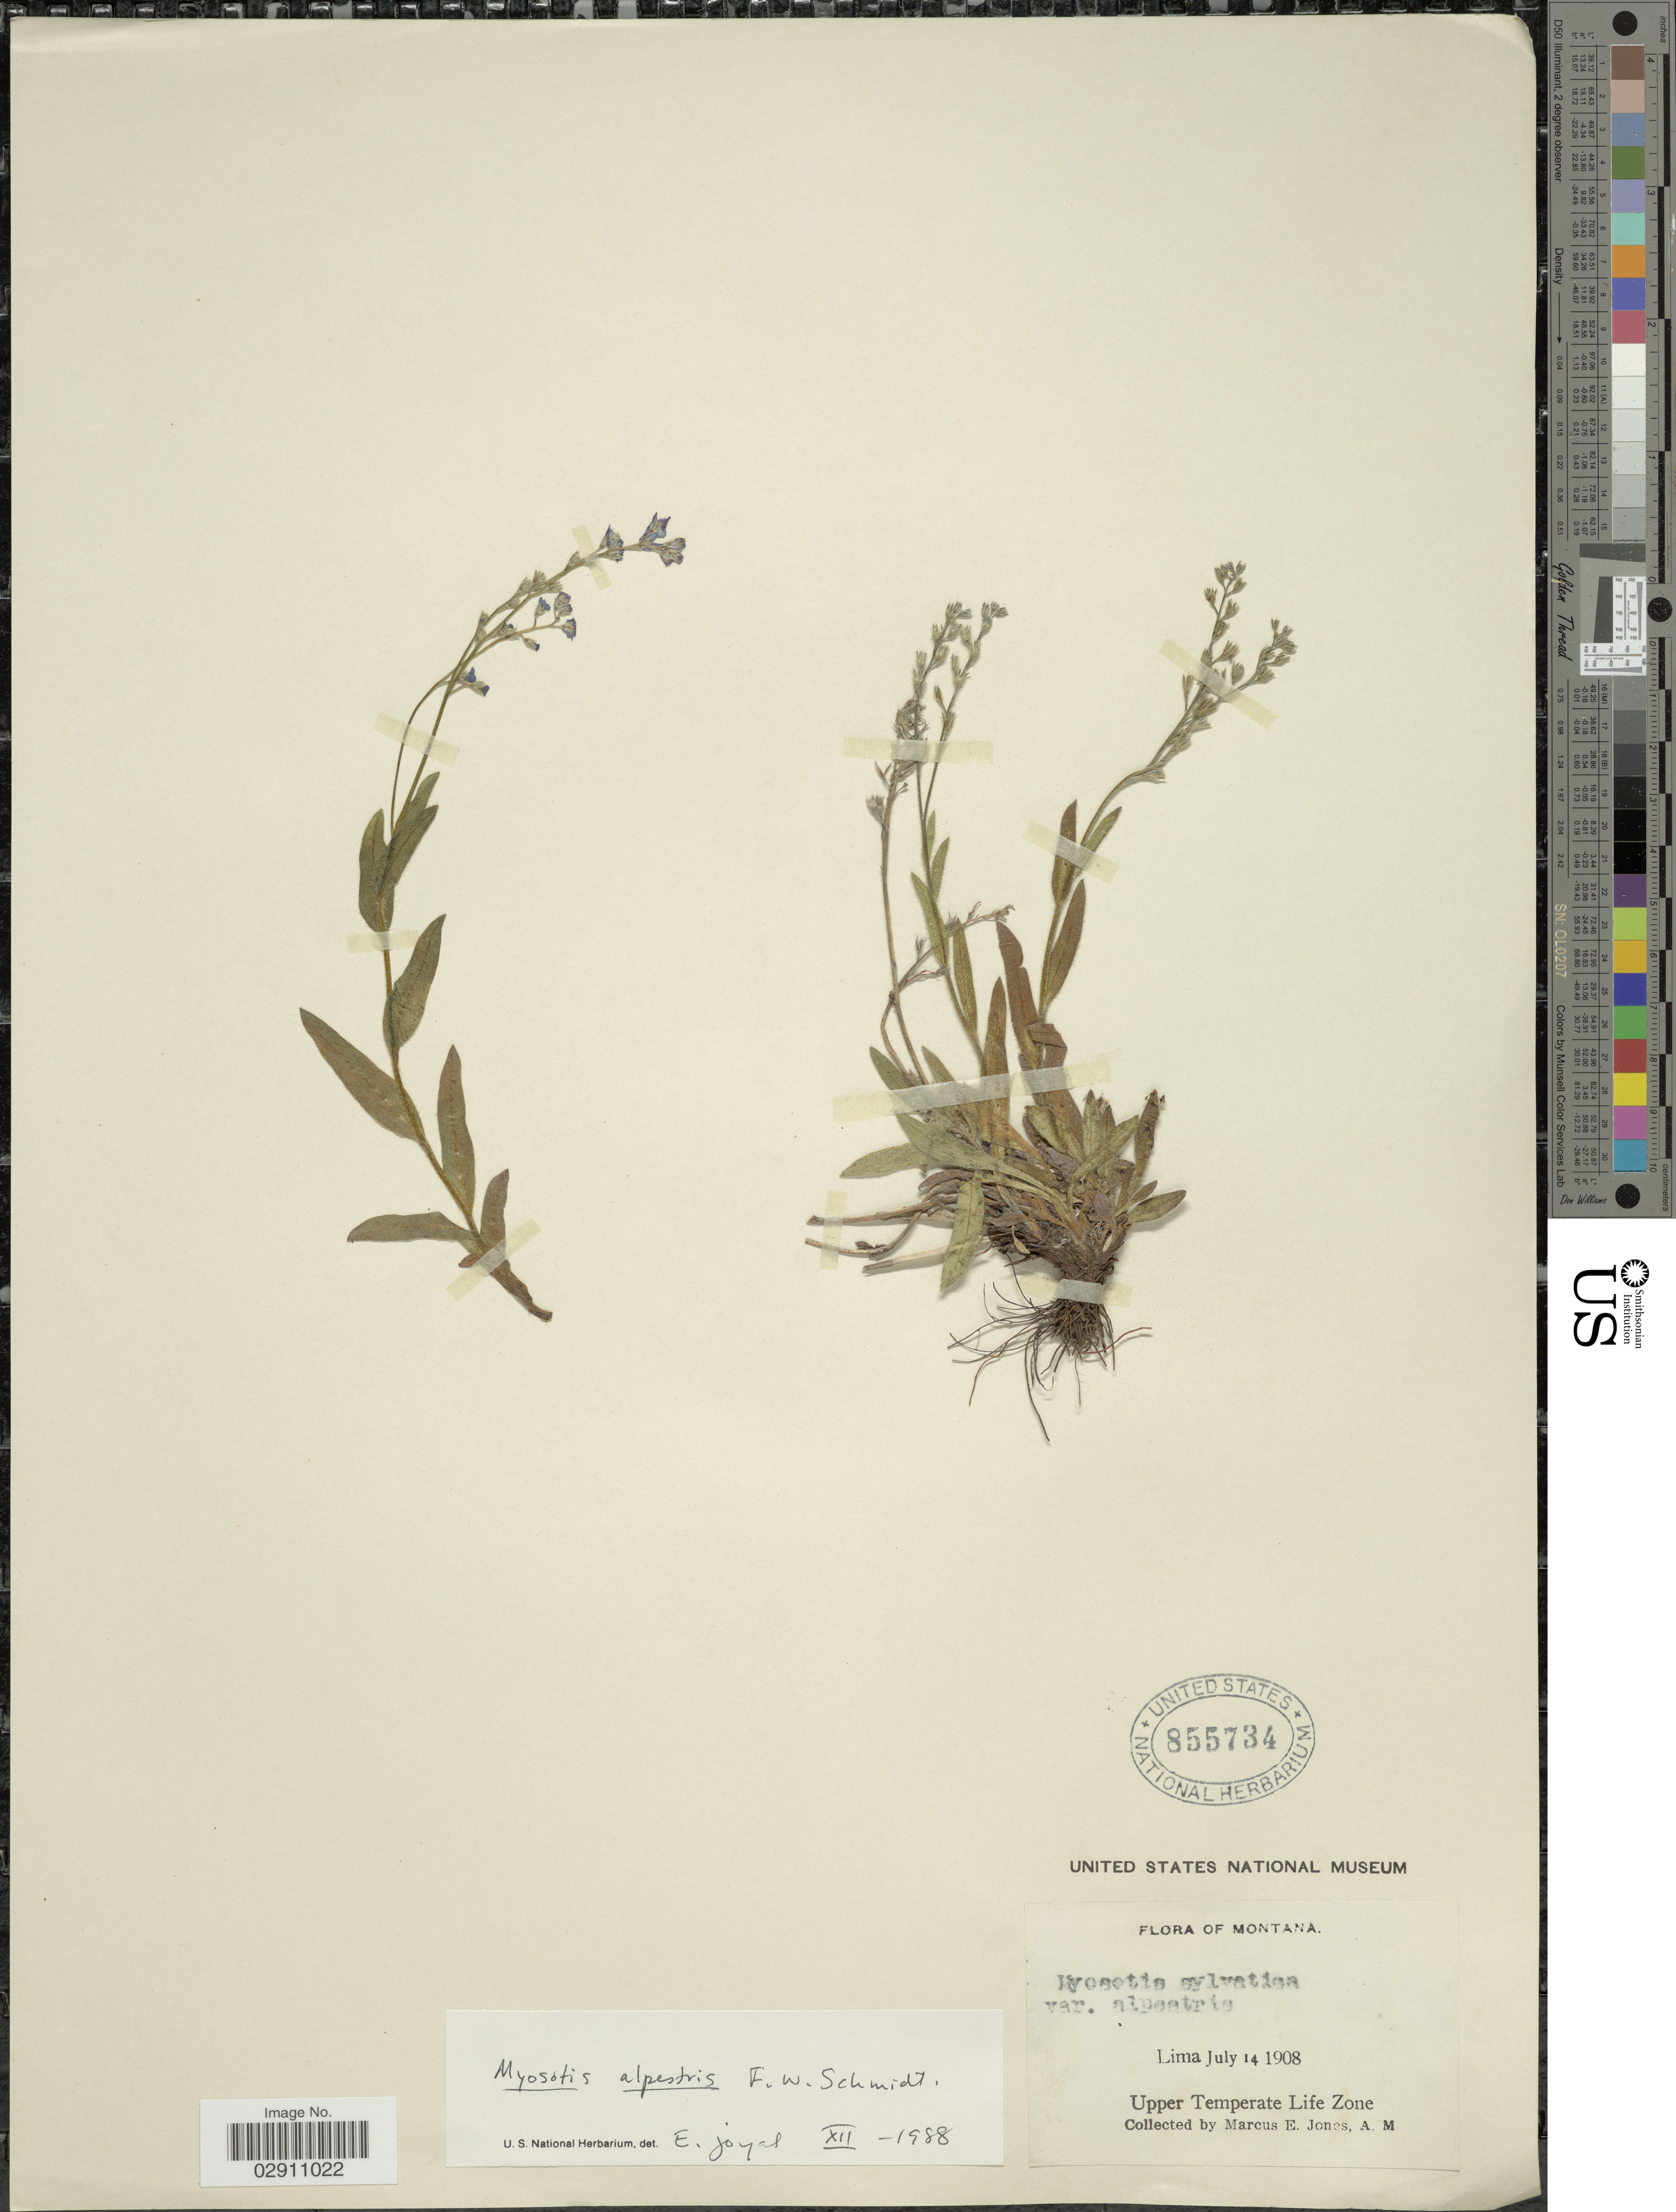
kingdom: Plantae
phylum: Tracheophyta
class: Magnoliopsida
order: Boraginales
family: Boraginaceae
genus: Myosotis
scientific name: Myosotis alpestris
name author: F.W. Schmidt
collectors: M. E. Jones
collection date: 1908-07-14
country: United States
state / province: Montana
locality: Lima. Upper Temperate Life Zone.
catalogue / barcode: US 855734